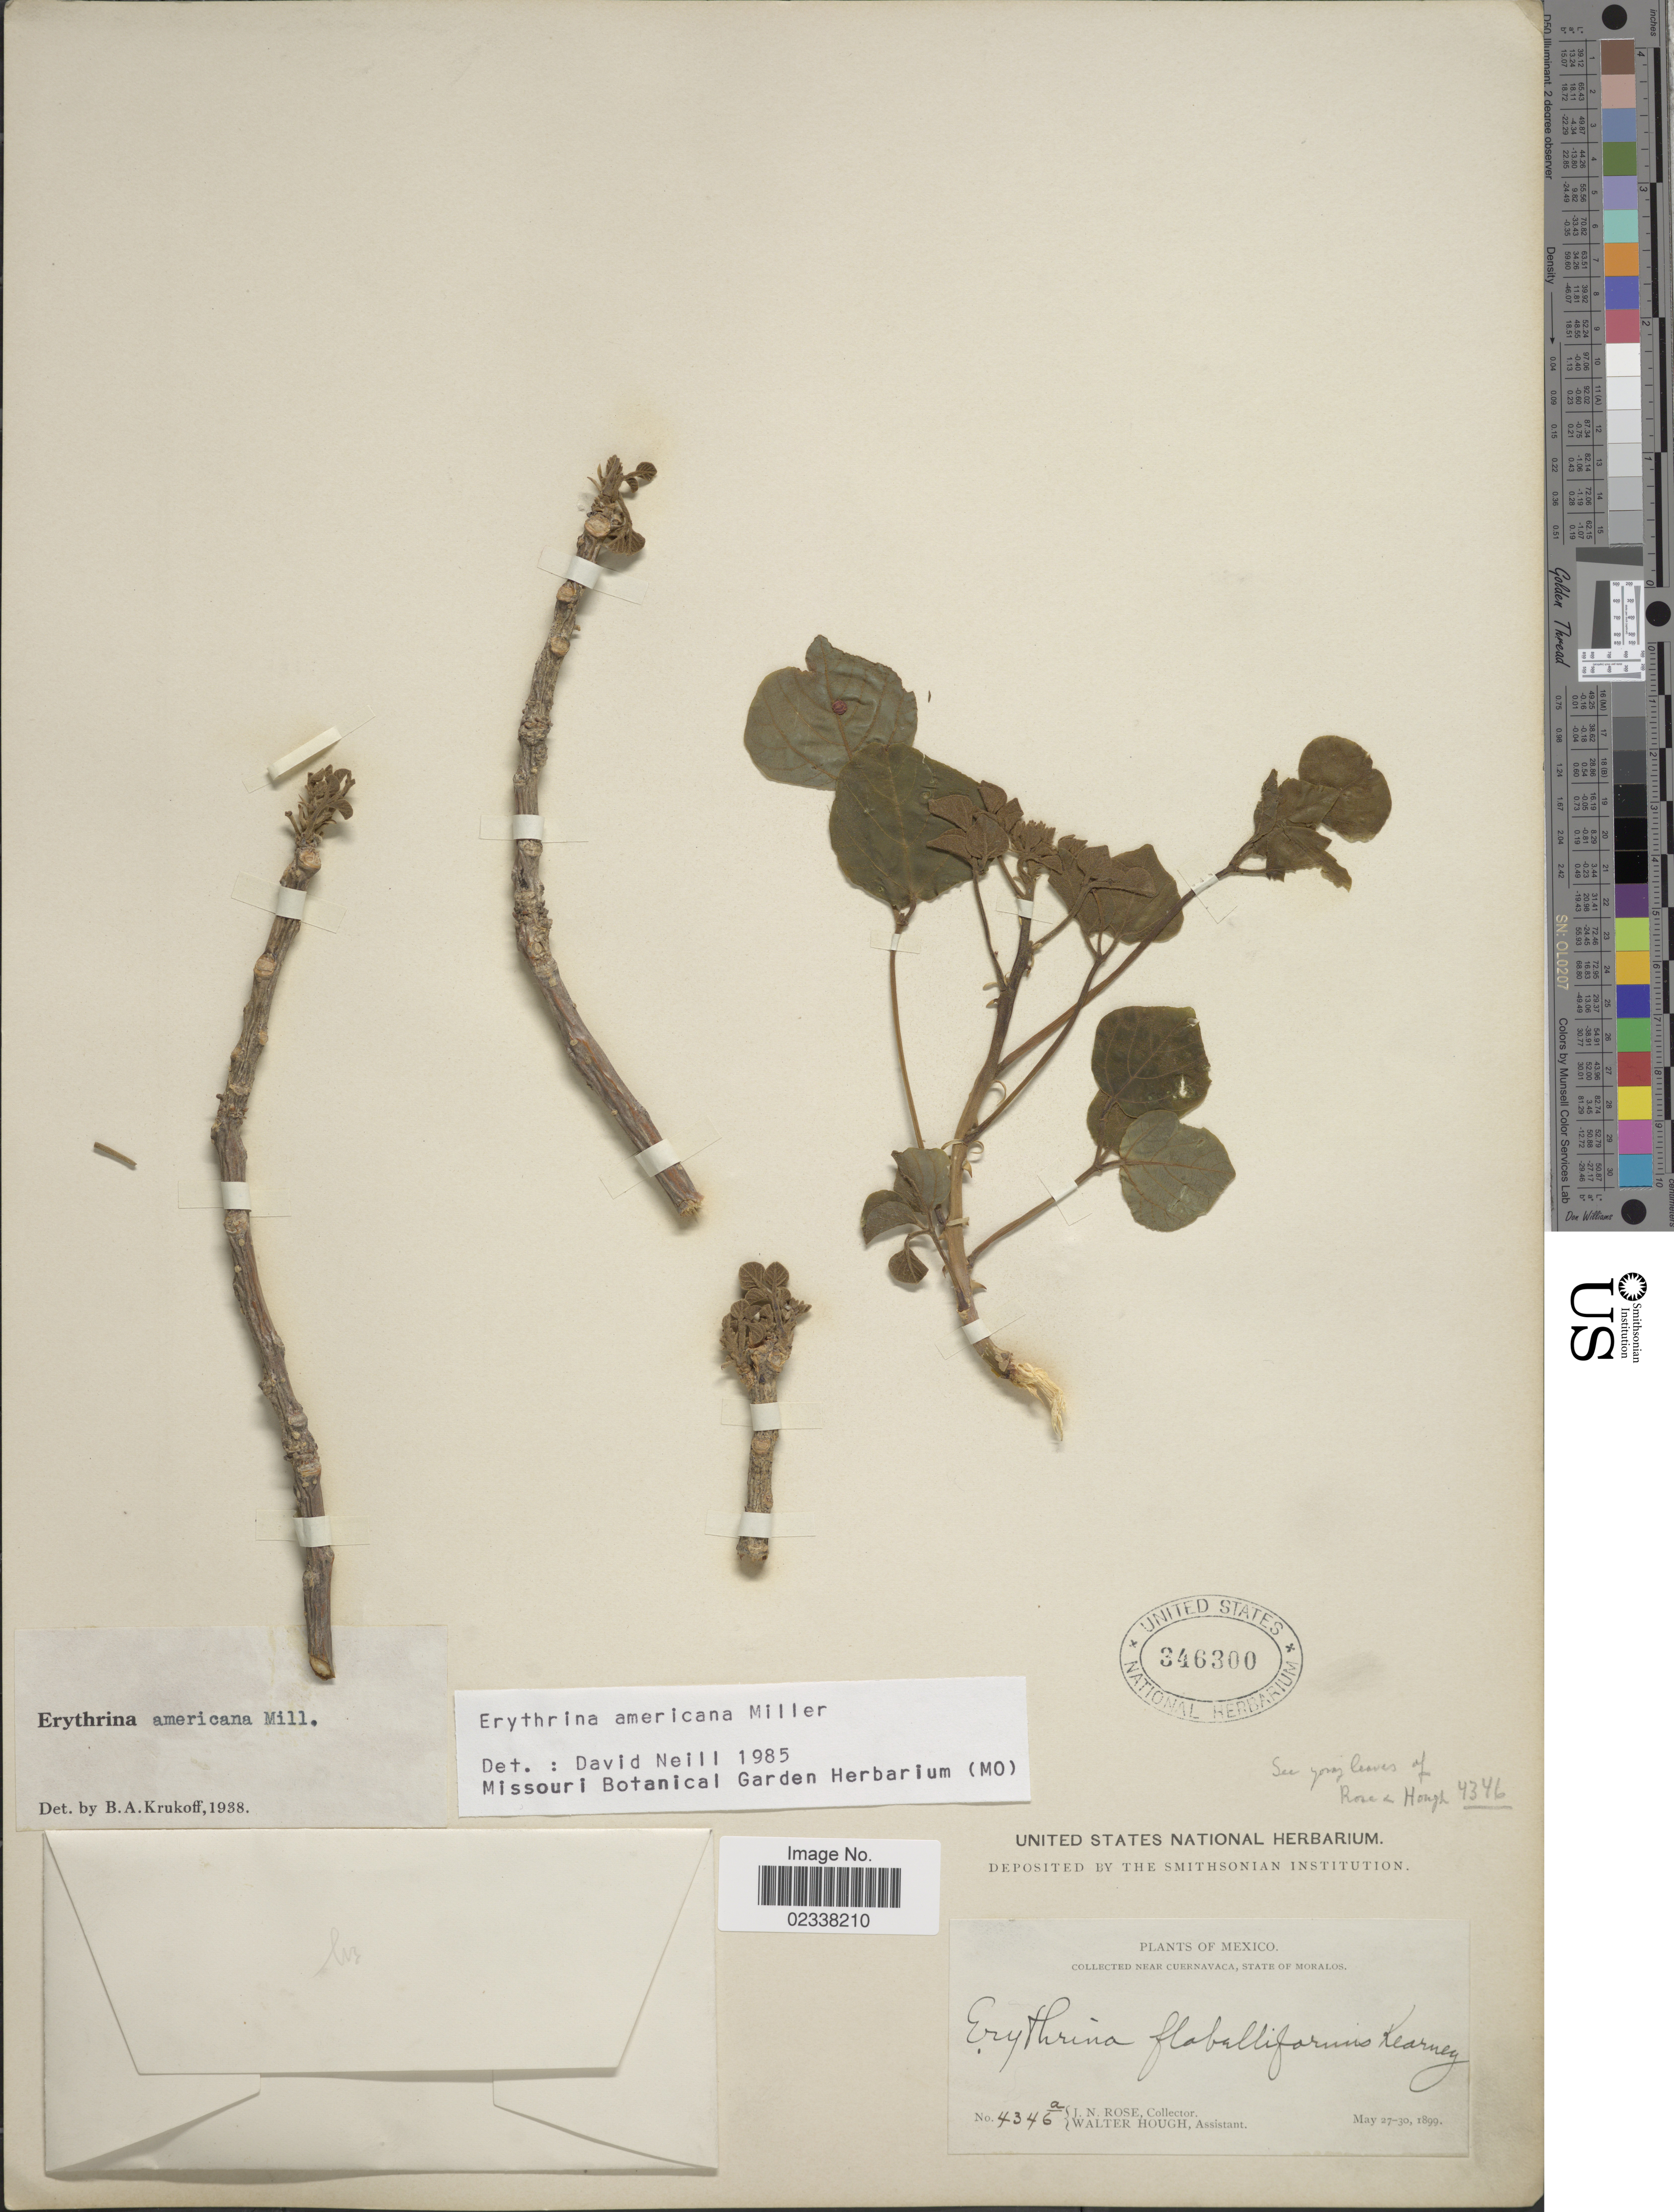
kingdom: Plantae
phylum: Tracheophyta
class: Magnoliopsida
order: Fabales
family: Fabaceae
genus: Erythrina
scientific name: Erythrina americana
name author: Mill.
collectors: J. N. Rose & W. Hough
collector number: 4346a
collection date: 1899-05-27/1899-05-30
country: Mexico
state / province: Morelos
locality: Near Cuernavaca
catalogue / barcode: US 346300